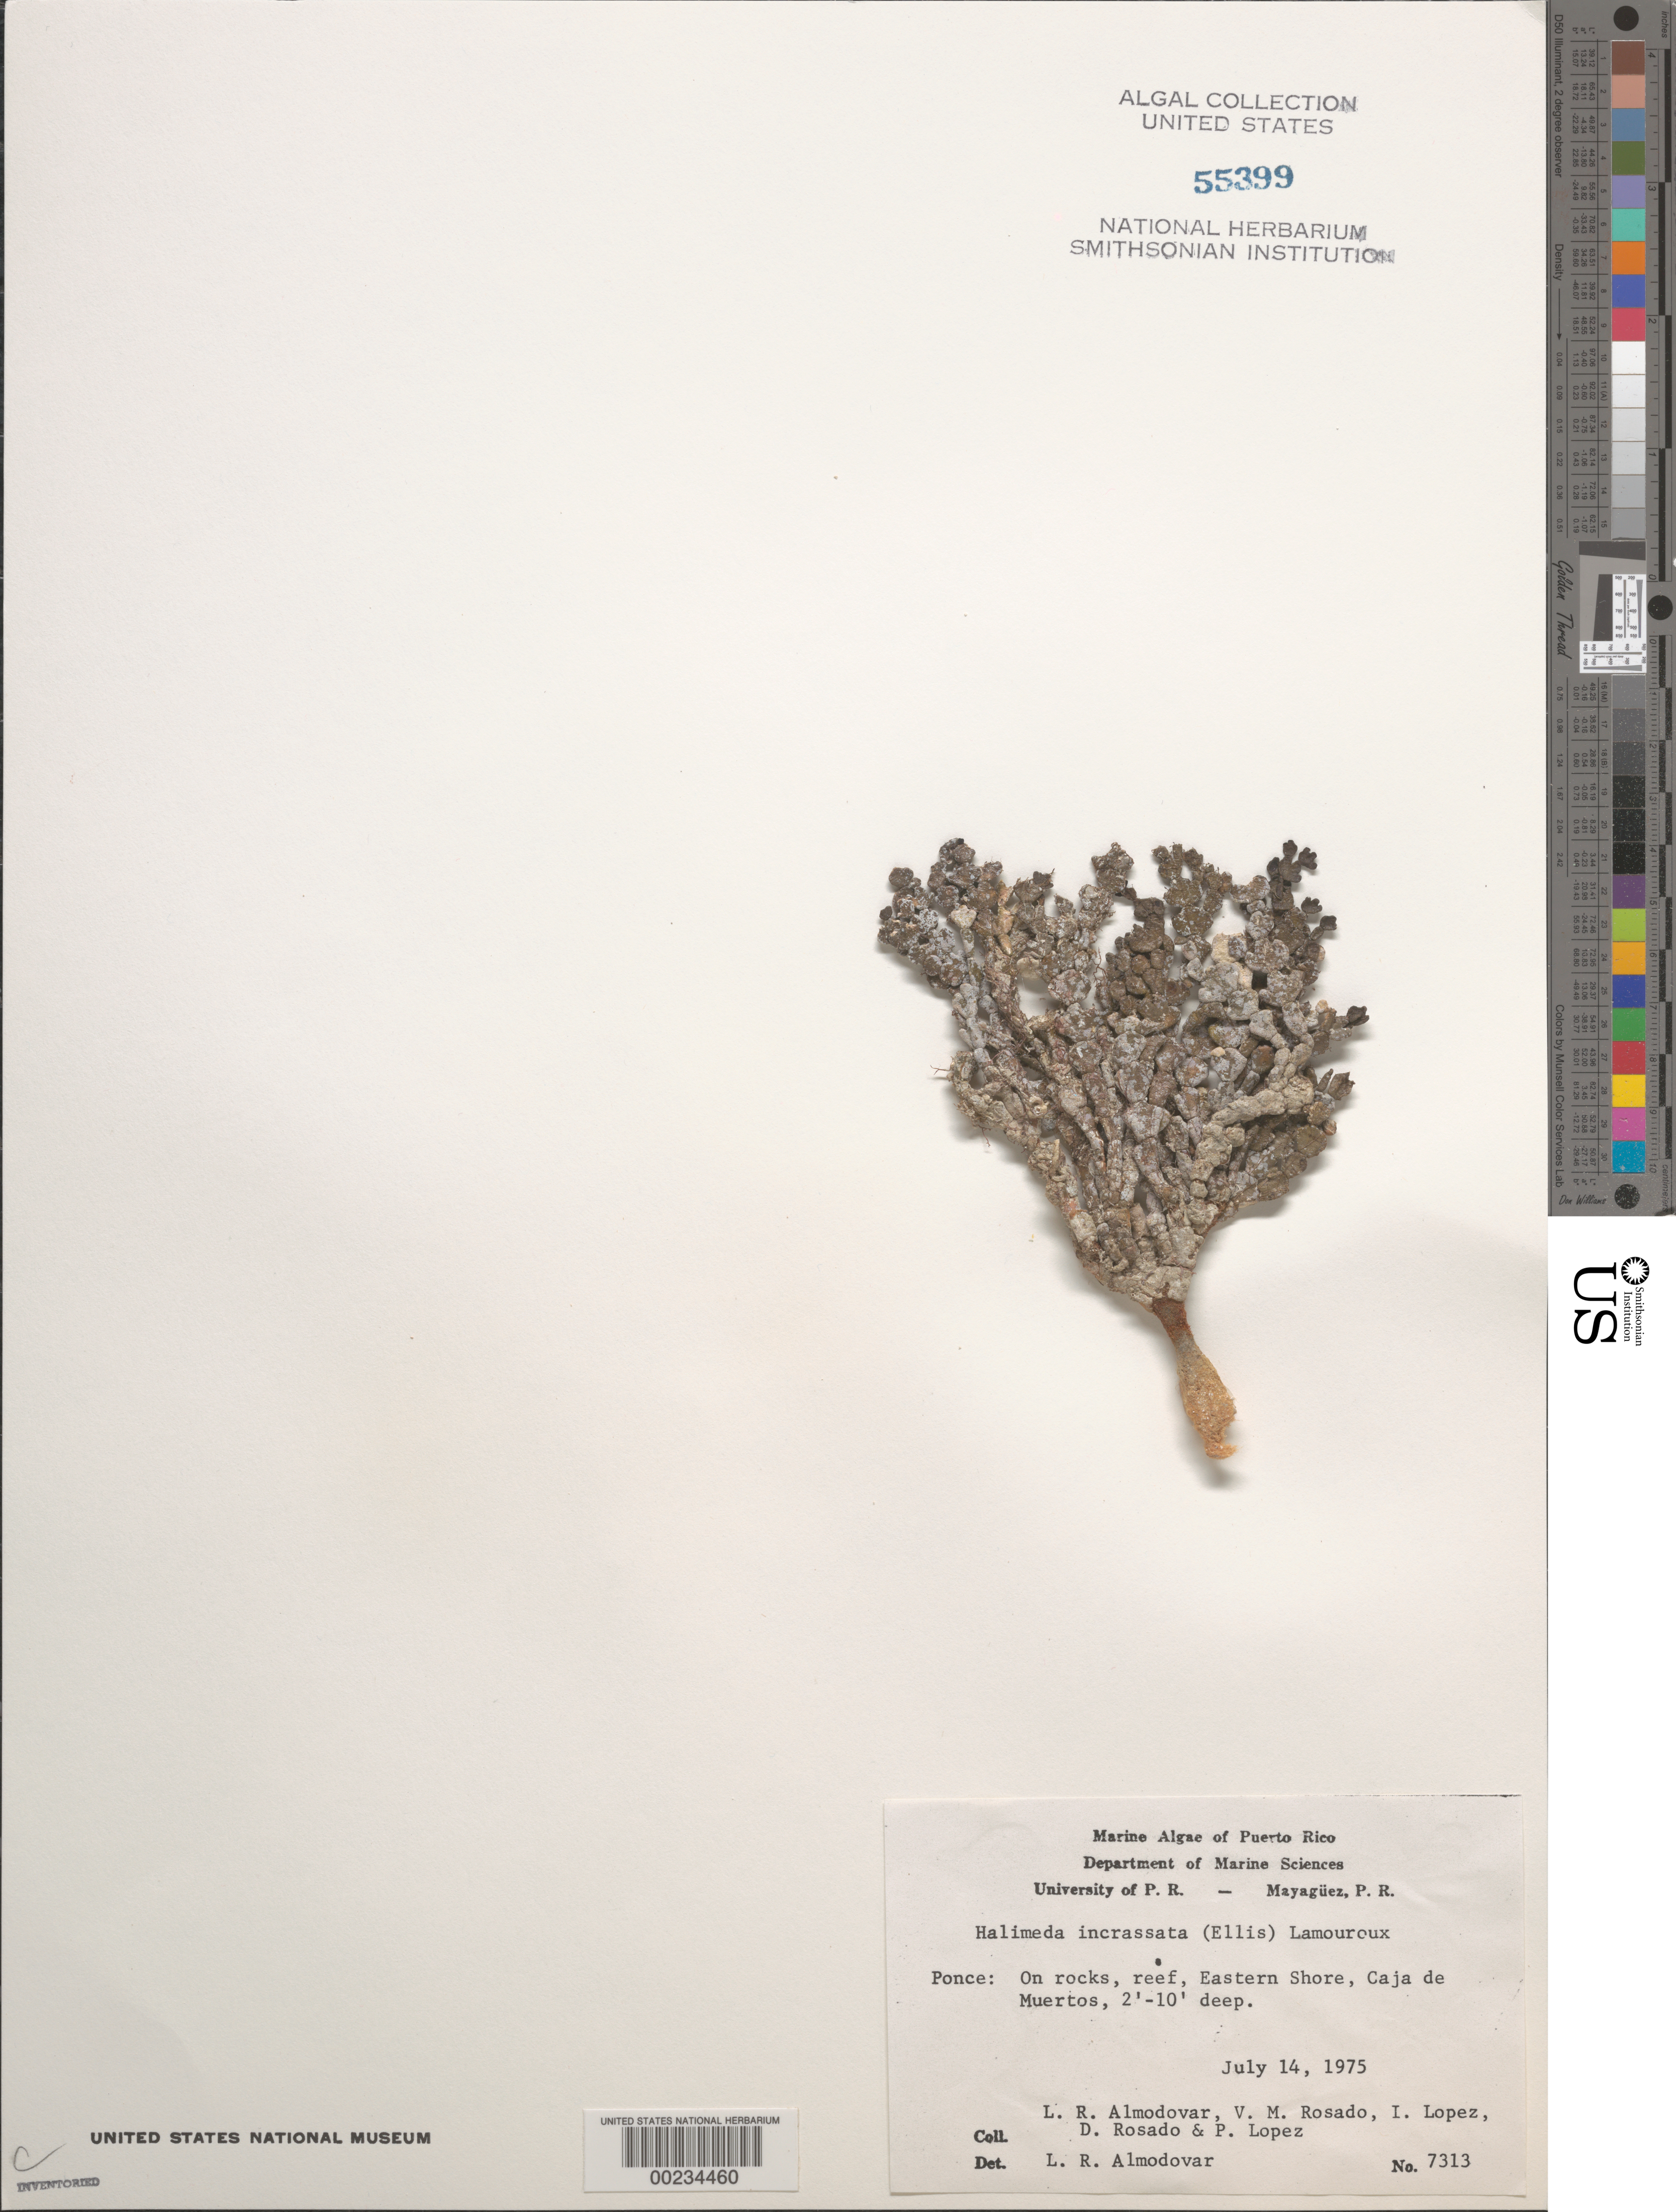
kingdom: Plantae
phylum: Chlorophyta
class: Ulvophyceae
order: Bryopsidales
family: Halimedaceae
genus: Halimeda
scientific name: Halimeda incrassata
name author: (J. Ellis) J.V.Lamouroux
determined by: Almodovar, L. R.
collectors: L. Almodovar, V. Rosado, I. Lopéz, D. Rosado & P. Lopez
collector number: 7313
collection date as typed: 14 Jul 1975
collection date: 1975-07-14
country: Puerto Rico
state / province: Ponce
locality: Eastern shore, caja de muertos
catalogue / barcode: US 55399